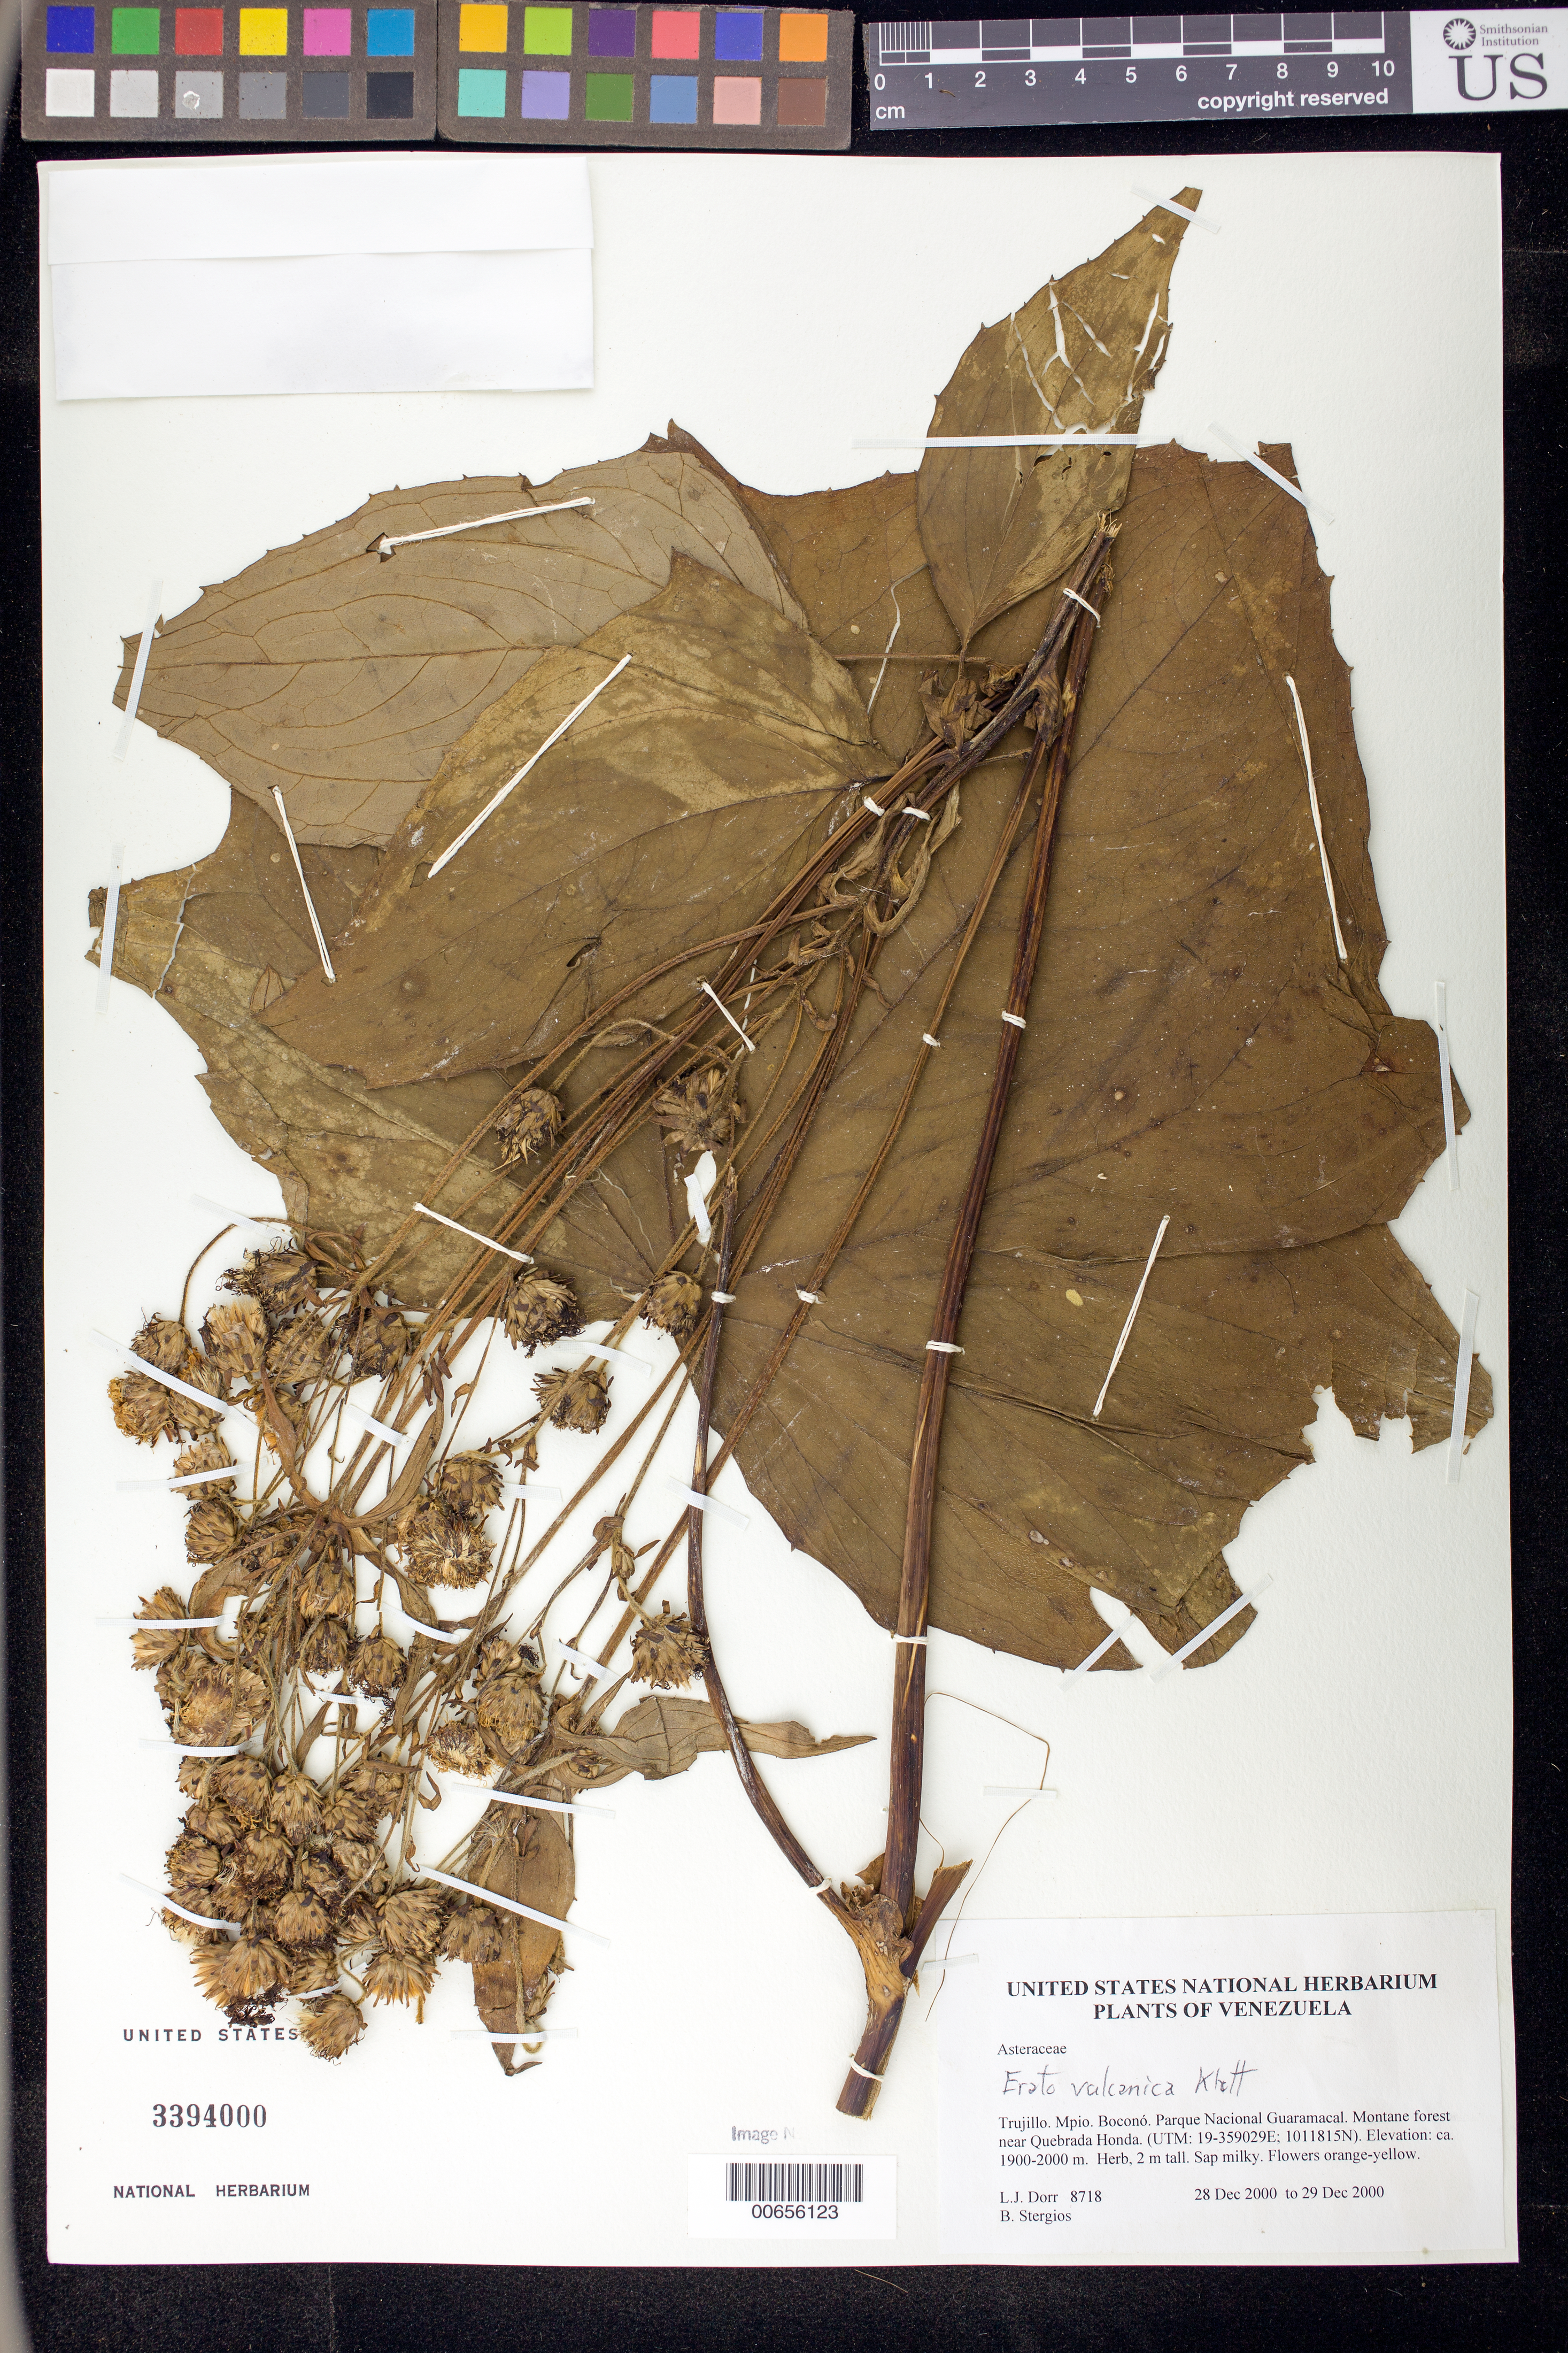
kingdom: Plantae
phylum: Tracheophyta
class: Magnoliopsida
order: Asterales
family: Asteraceae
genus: Erato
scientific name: Erato vulcanica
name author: (Klatt) H. Rob.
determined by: Robinson, Harold E., (US)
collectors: L. J. Dorr & B. G. Stergios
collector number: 8718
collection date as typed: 28 Dec 2000 to 29 Dec 2000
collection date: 2000-12-28/2000-12-29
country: Venezuela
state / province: Trujillo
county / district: Boconó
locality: Parque Nacional Guaramacal near Quebrada Honda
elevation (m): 1900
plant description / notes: COL, PORT, TEX, US, VEN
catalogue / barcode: US 3394000